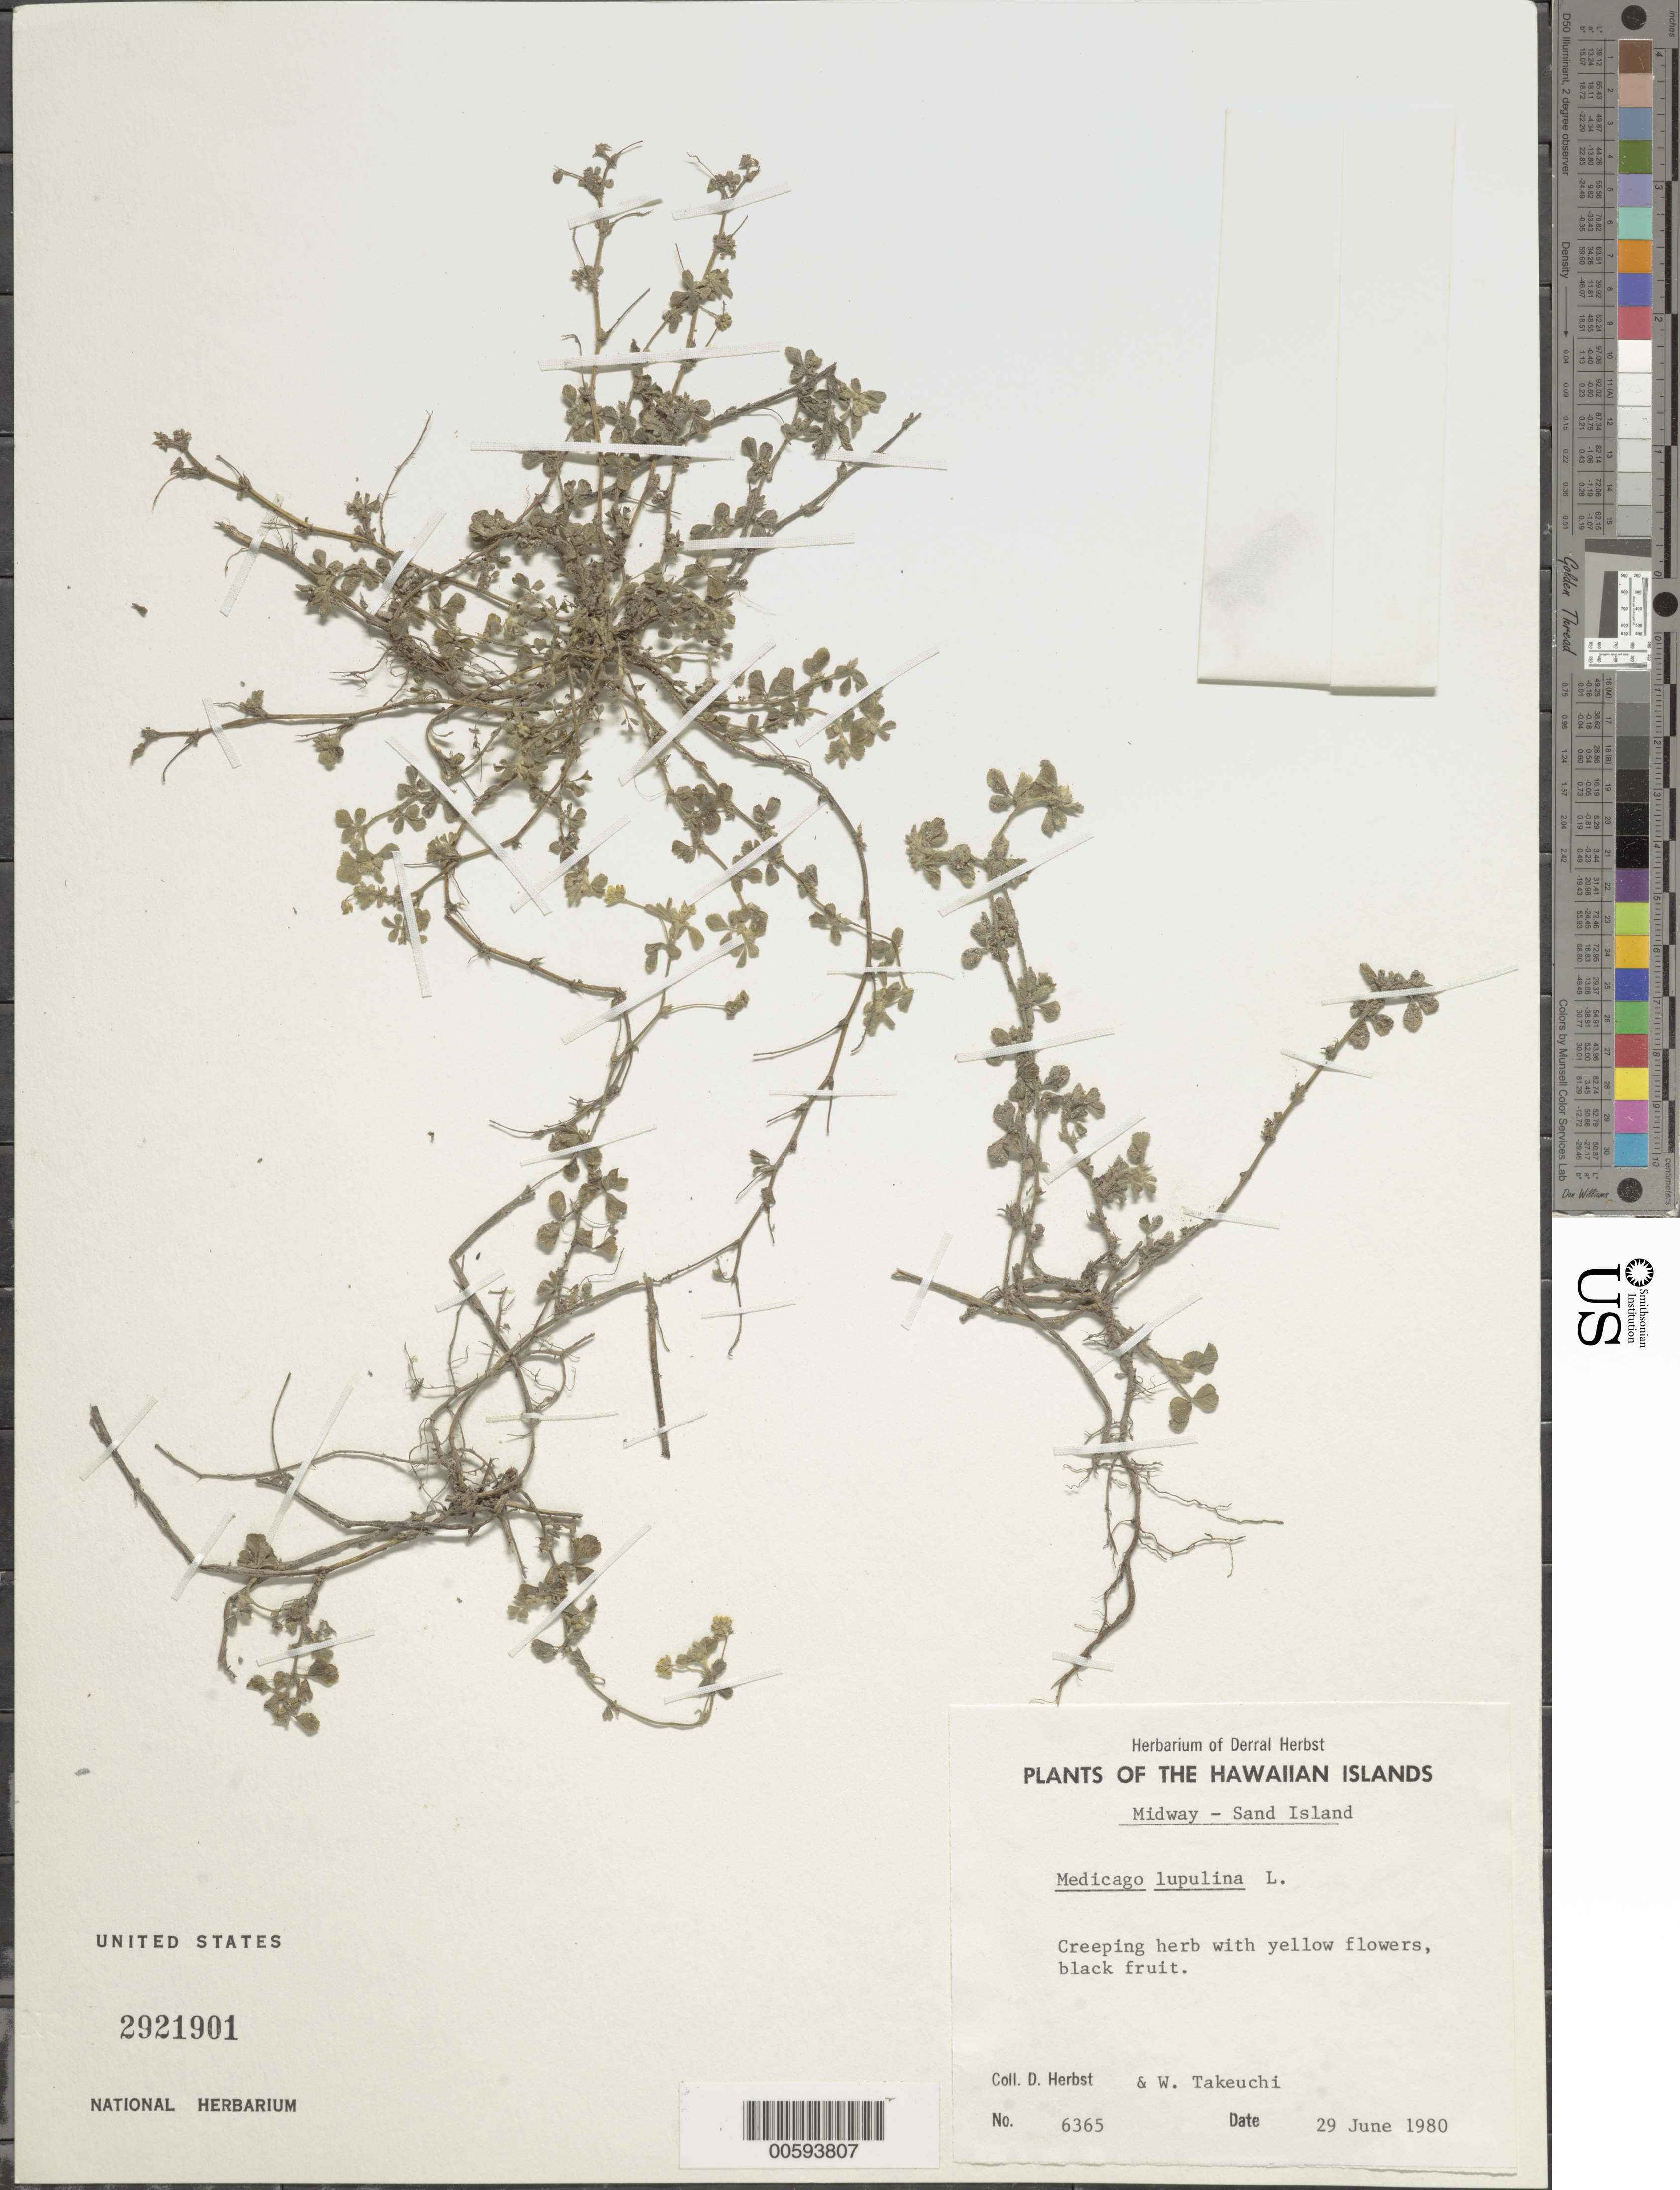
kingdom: Plantae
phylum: Tracheophyta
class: Magnoliopsida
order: Fabales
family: Fabaceae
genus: Medicago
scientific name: Medicago lupulina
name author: L.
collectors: D. R. Herbst & W. N. Takeuchi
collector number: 6365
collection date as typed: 29 Jun 1980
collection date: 1980-06-29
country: U.S. Administered Pacific Islands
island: Midway Atoll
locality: Sand Islet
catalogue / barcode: US 2921901